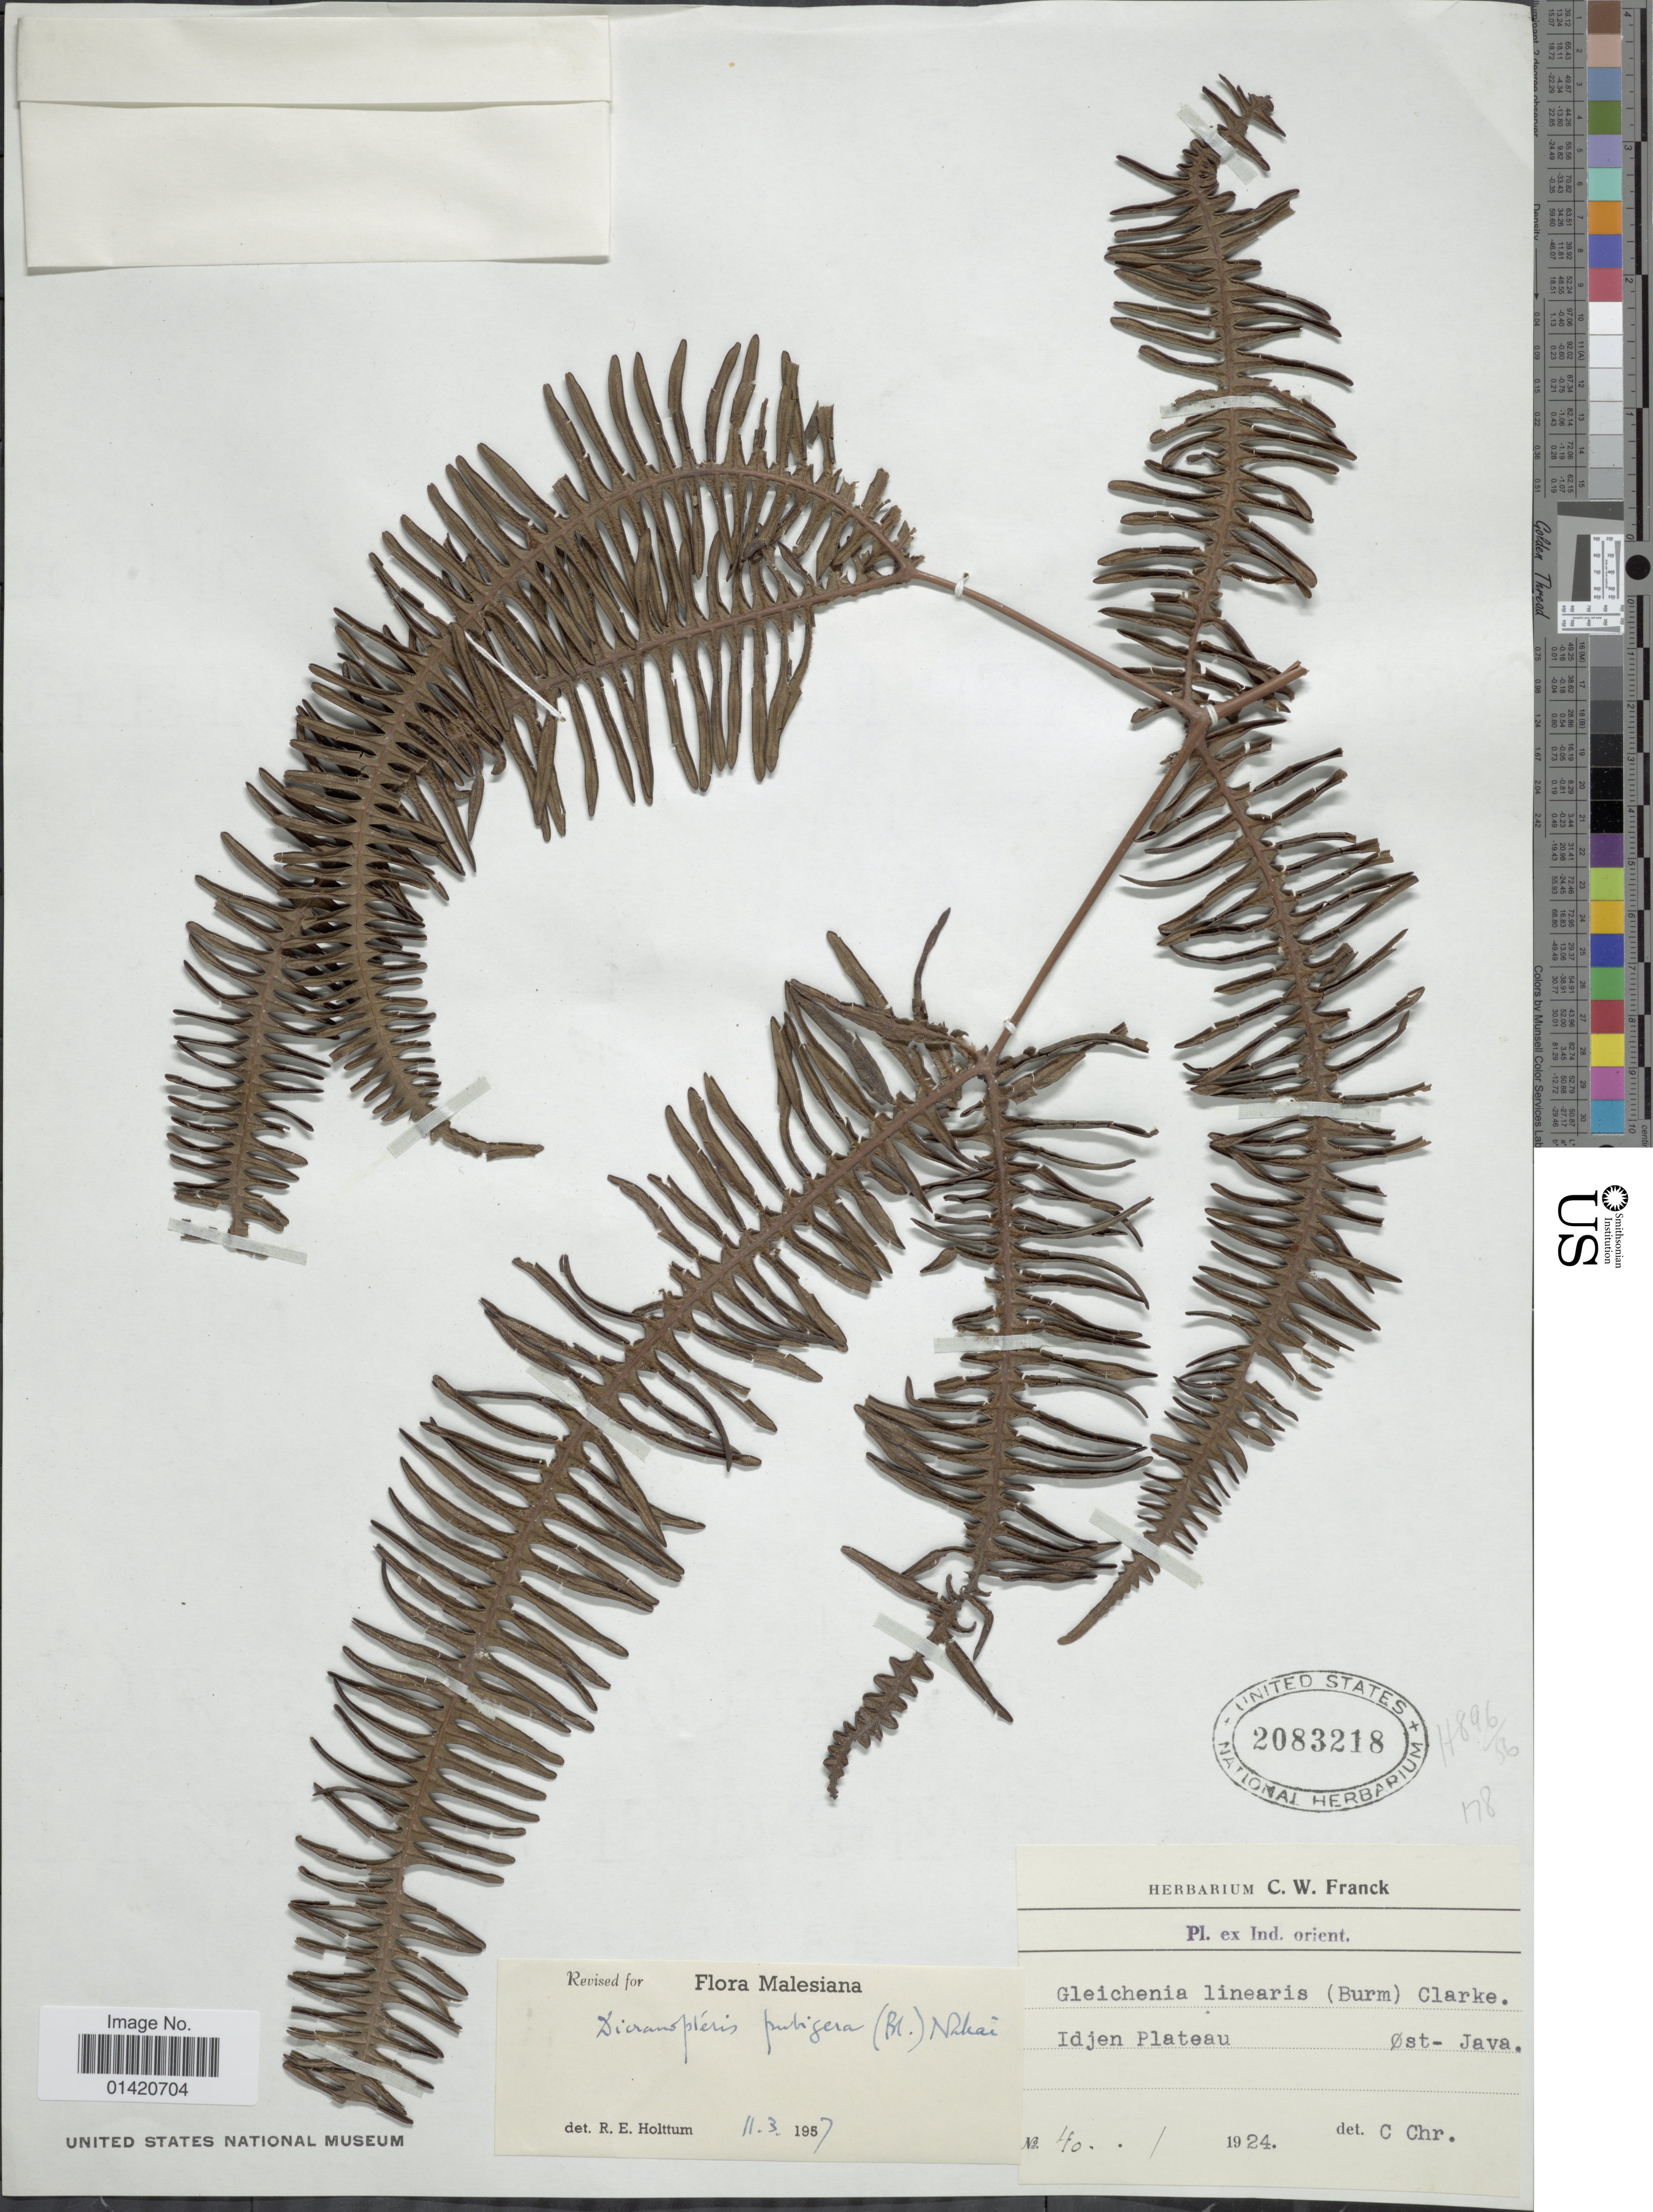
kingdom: Plantae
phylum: Tracheophyta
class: Polypodiopsida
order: Gleicheniales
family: Gleicheniaceae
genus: Dicranopteris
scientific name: Dicranopteris pubigera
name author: (Blume) Nakai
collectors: ex herb. C. W. Franck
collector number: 40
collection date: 1924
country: Indonesia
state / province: Java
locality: Idjen Plateau, øst-Java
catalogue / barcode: US 2083218